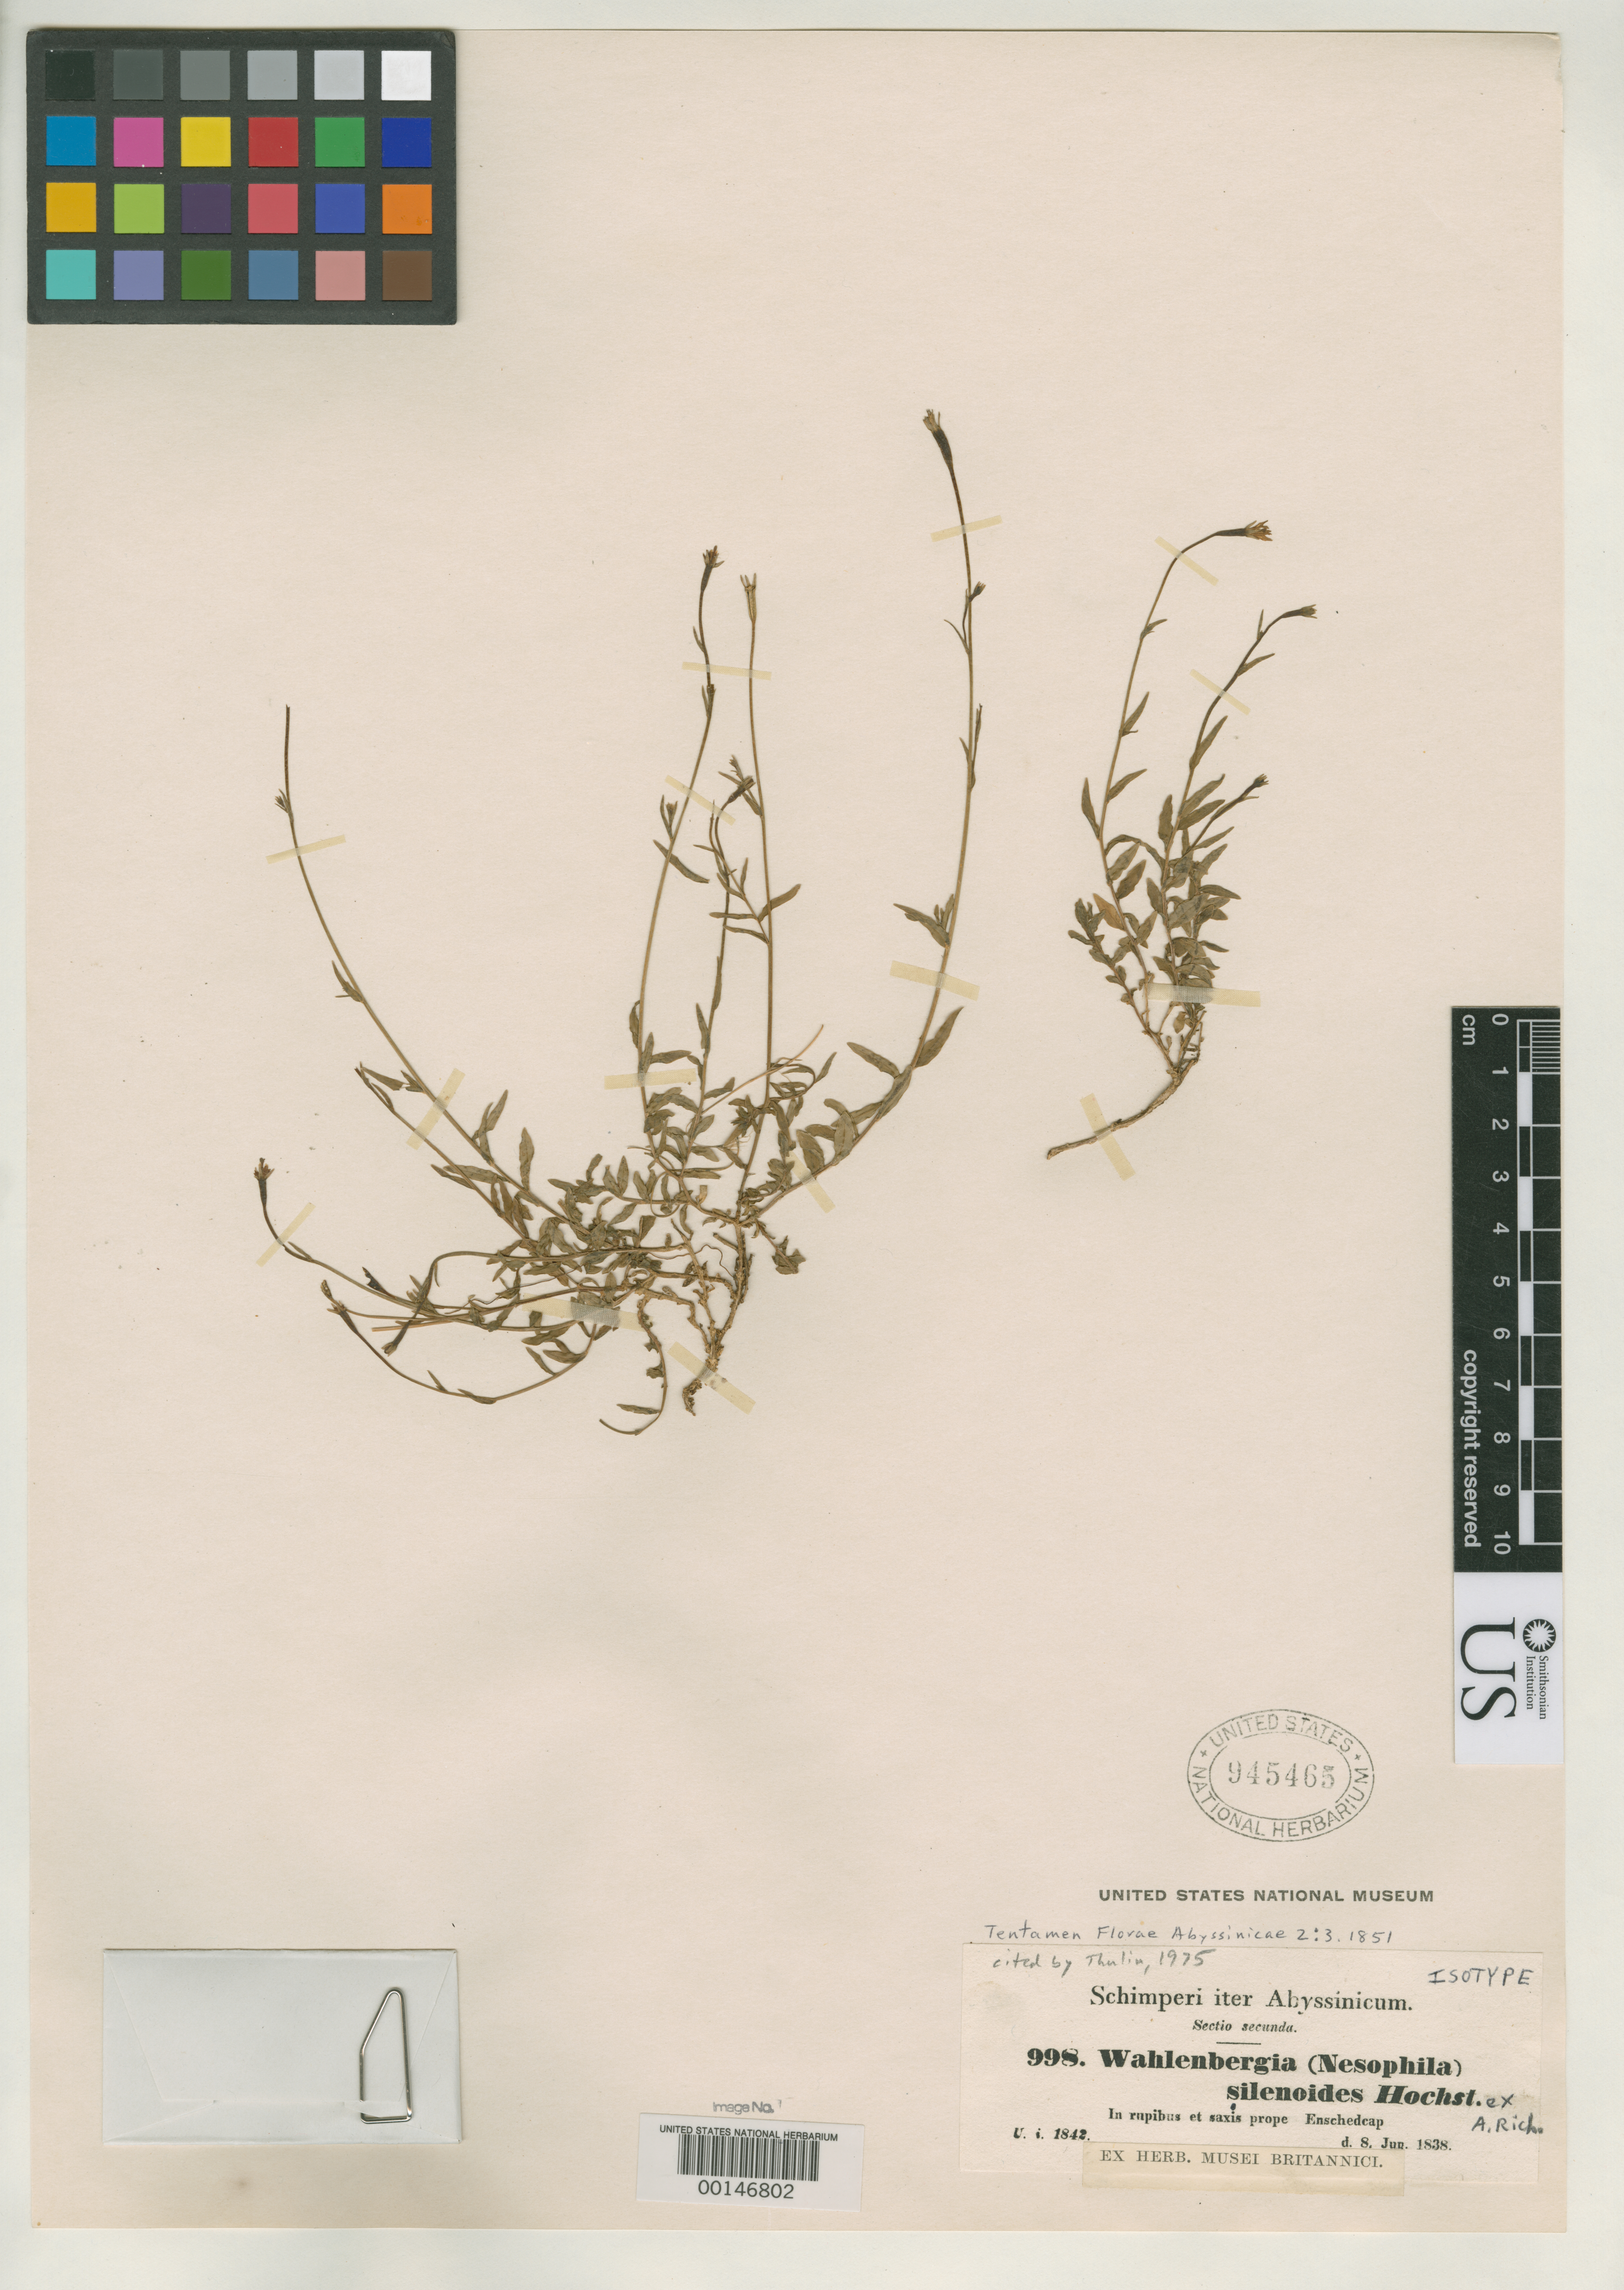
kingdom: Plantae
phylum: Tracheophyta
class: Magnoliopsida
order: Asterales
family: Campanulaceae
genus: Wahlenbergia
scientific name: Wahlenbergia silenoides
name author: Hochst. ex A. Rich.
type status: Isotype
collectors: G. W. Schimper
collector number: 998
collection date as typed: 08 Jun 1838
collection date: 1838-06-08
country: Ethiopia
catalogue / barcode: US 945465